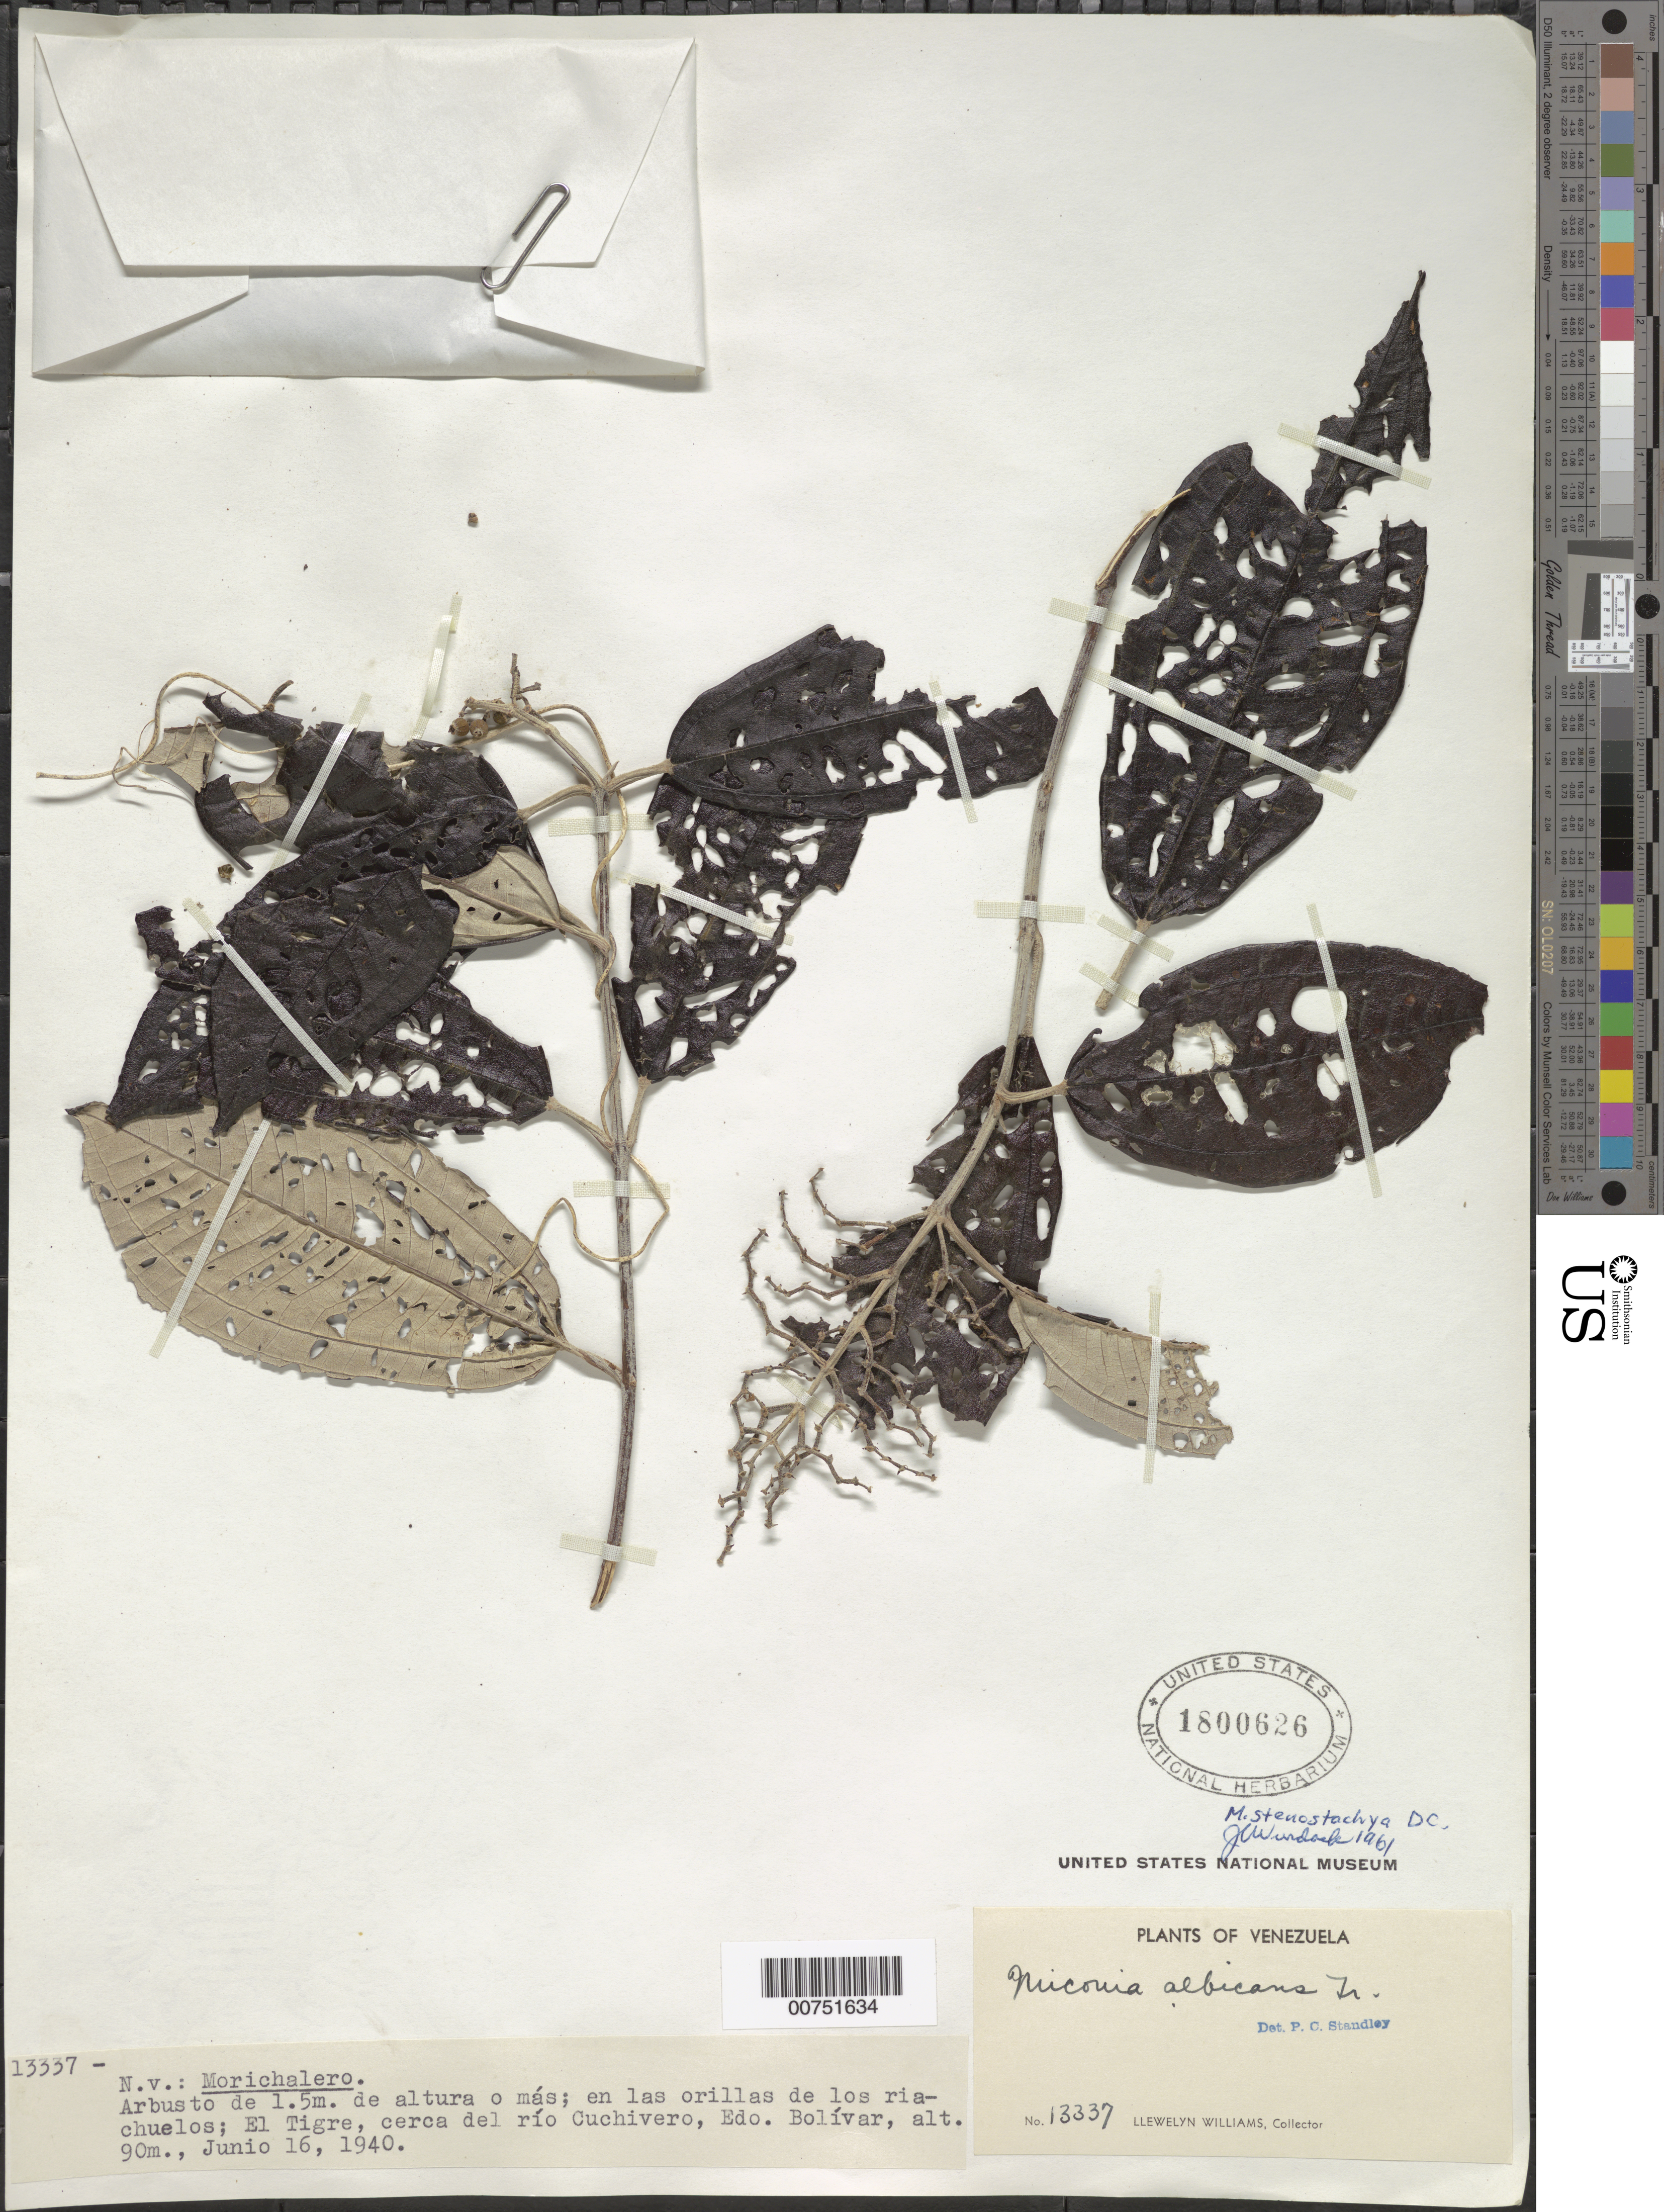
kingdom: Plantae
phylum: Tracheophyta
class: Magnoliopsida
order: Myrtales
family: Melastomataceae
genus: Miconia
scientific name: Miconia stenostachya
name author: DC.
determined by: Wurdack, John J., (US), US (UNITED STATES)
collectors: Ll. Williams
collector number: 13337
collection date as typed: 16-Jun-40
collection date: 1940-06-16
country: Venezuela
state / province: Bolívar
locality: El Tigre, cerca de El Río Cuchivero; San Vicente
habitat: Orillas de los riachuelos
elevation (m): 95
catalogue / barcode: US 1800626